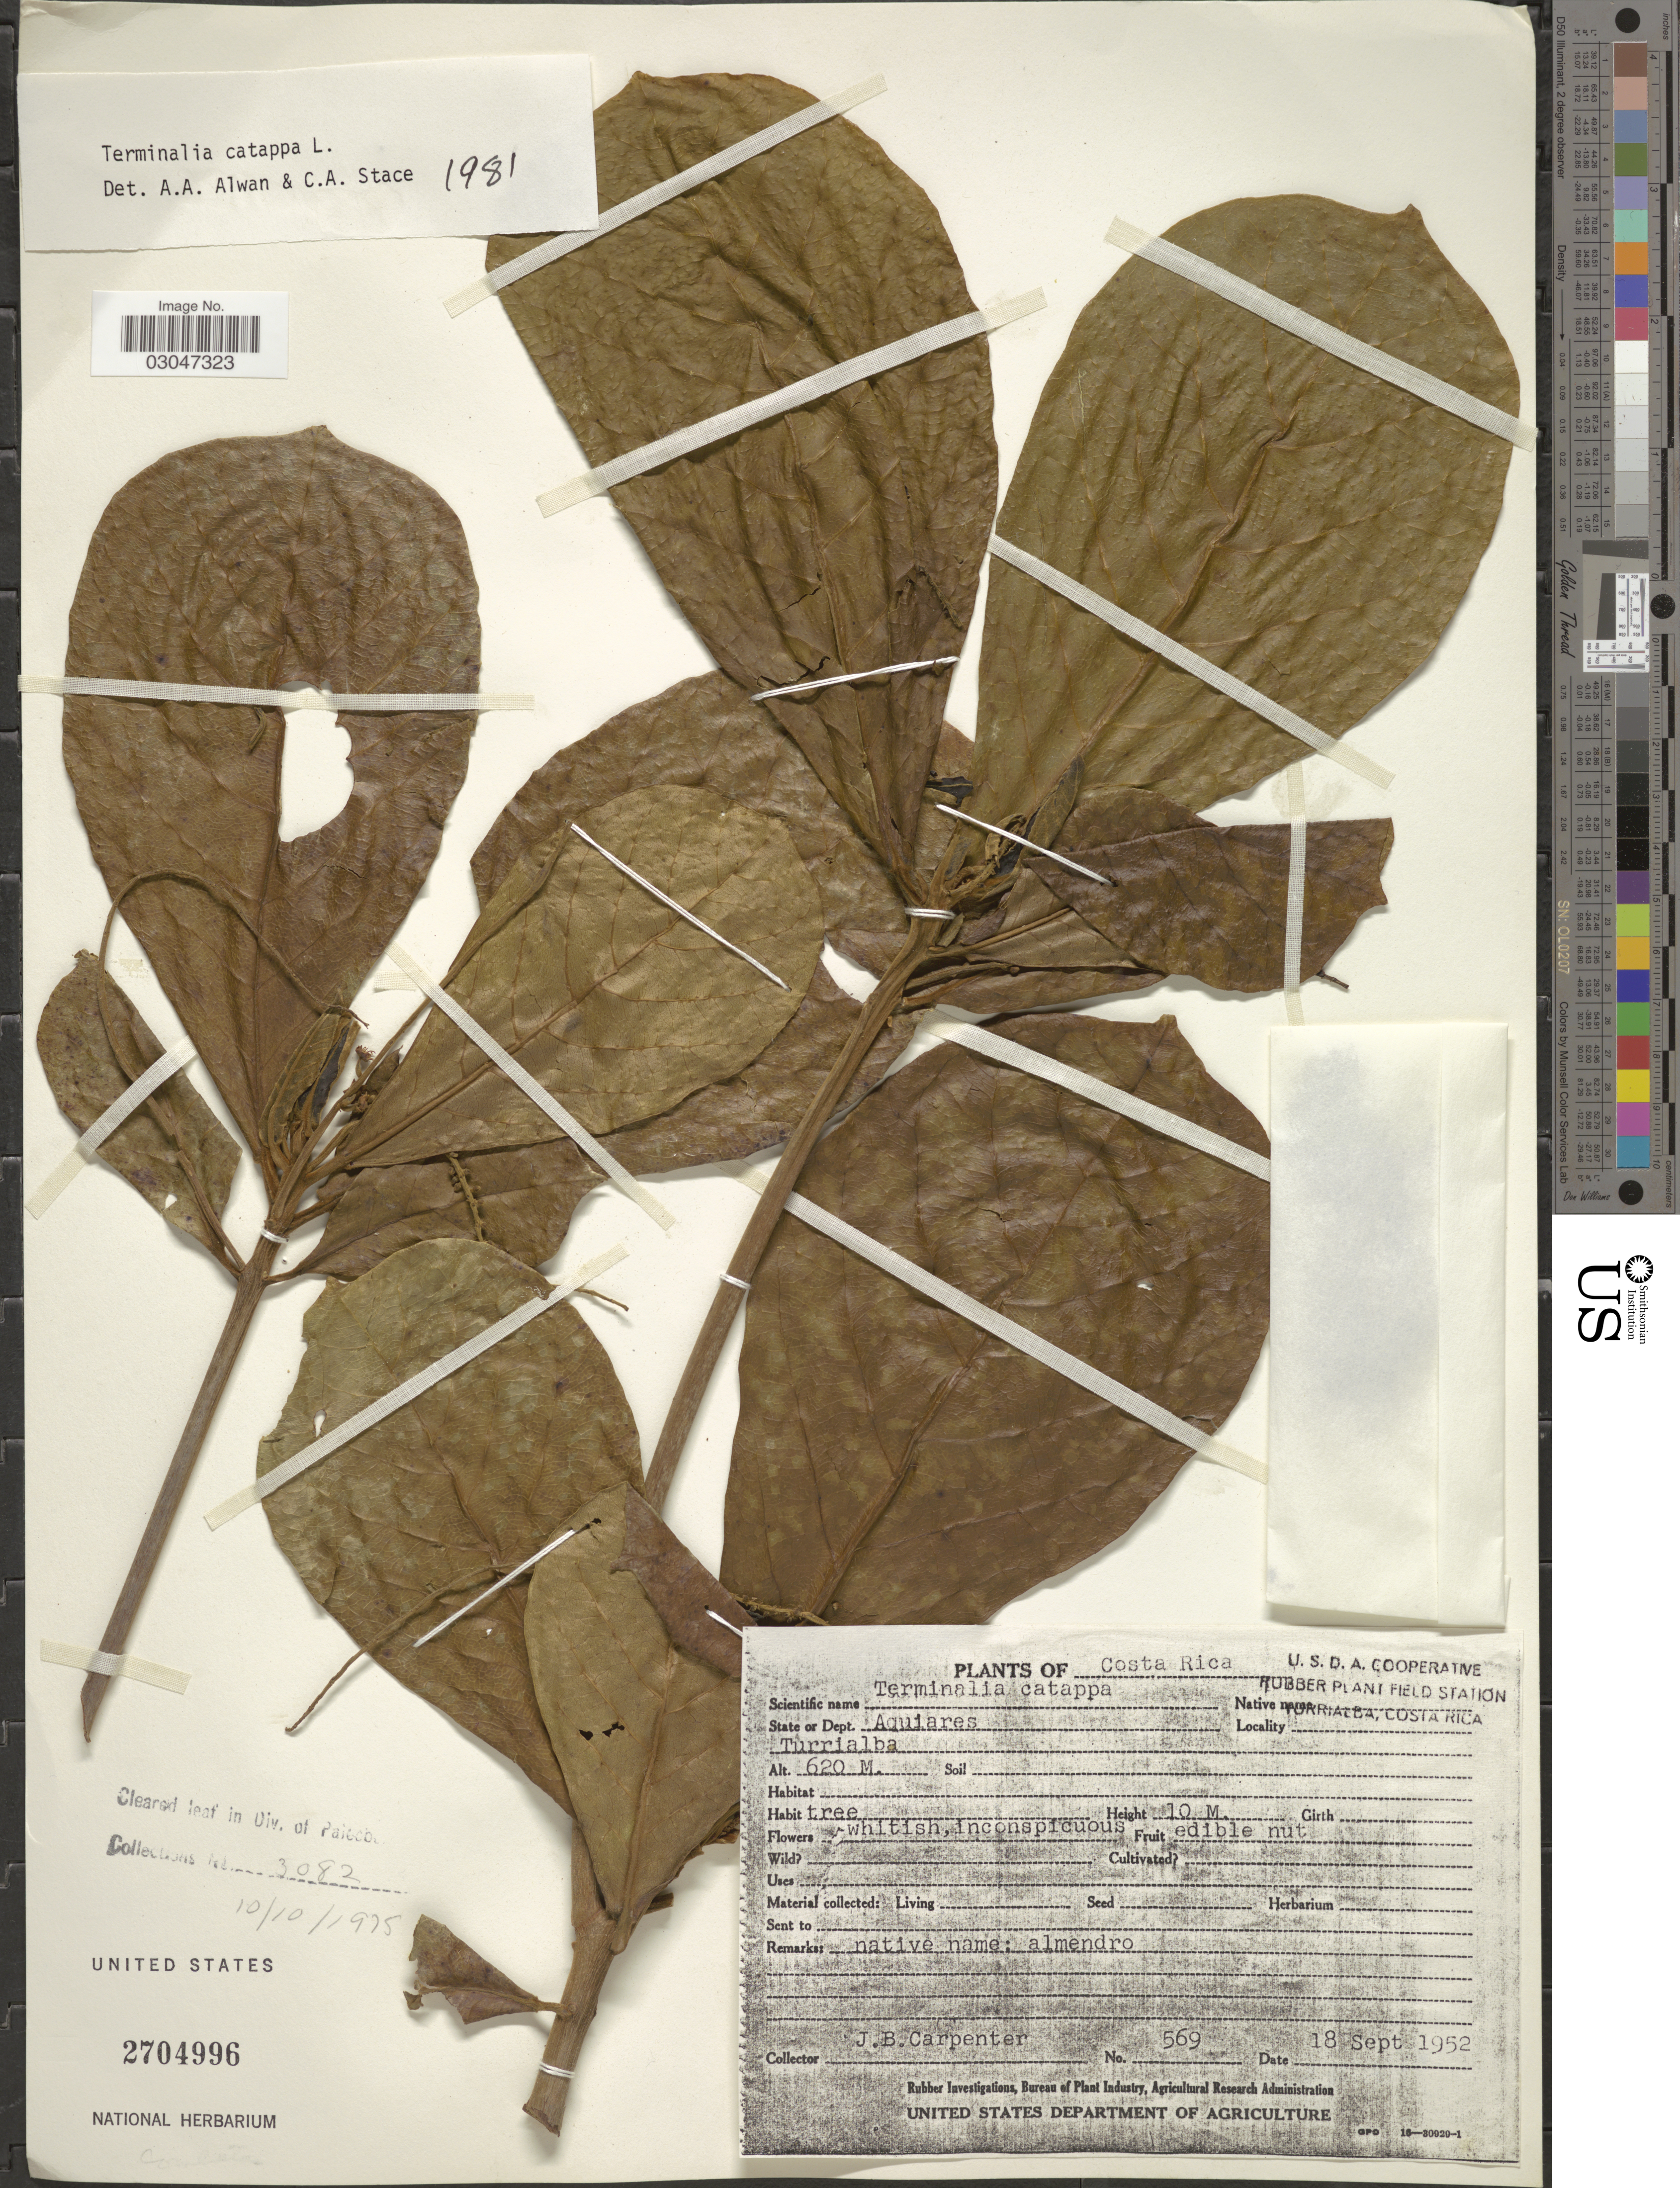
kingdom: Plantae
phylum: Tracheophyta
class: Magnoliopsida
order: Myrtales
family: Combretaceae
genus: Terminalia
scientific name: Terminalia catappa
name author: L.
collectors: J. Carpenter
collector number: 569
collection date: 1952-09-18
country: Costa Rica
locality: State or Dept. Aquiares Turrialba.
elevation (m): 620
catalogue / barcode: US 2704996